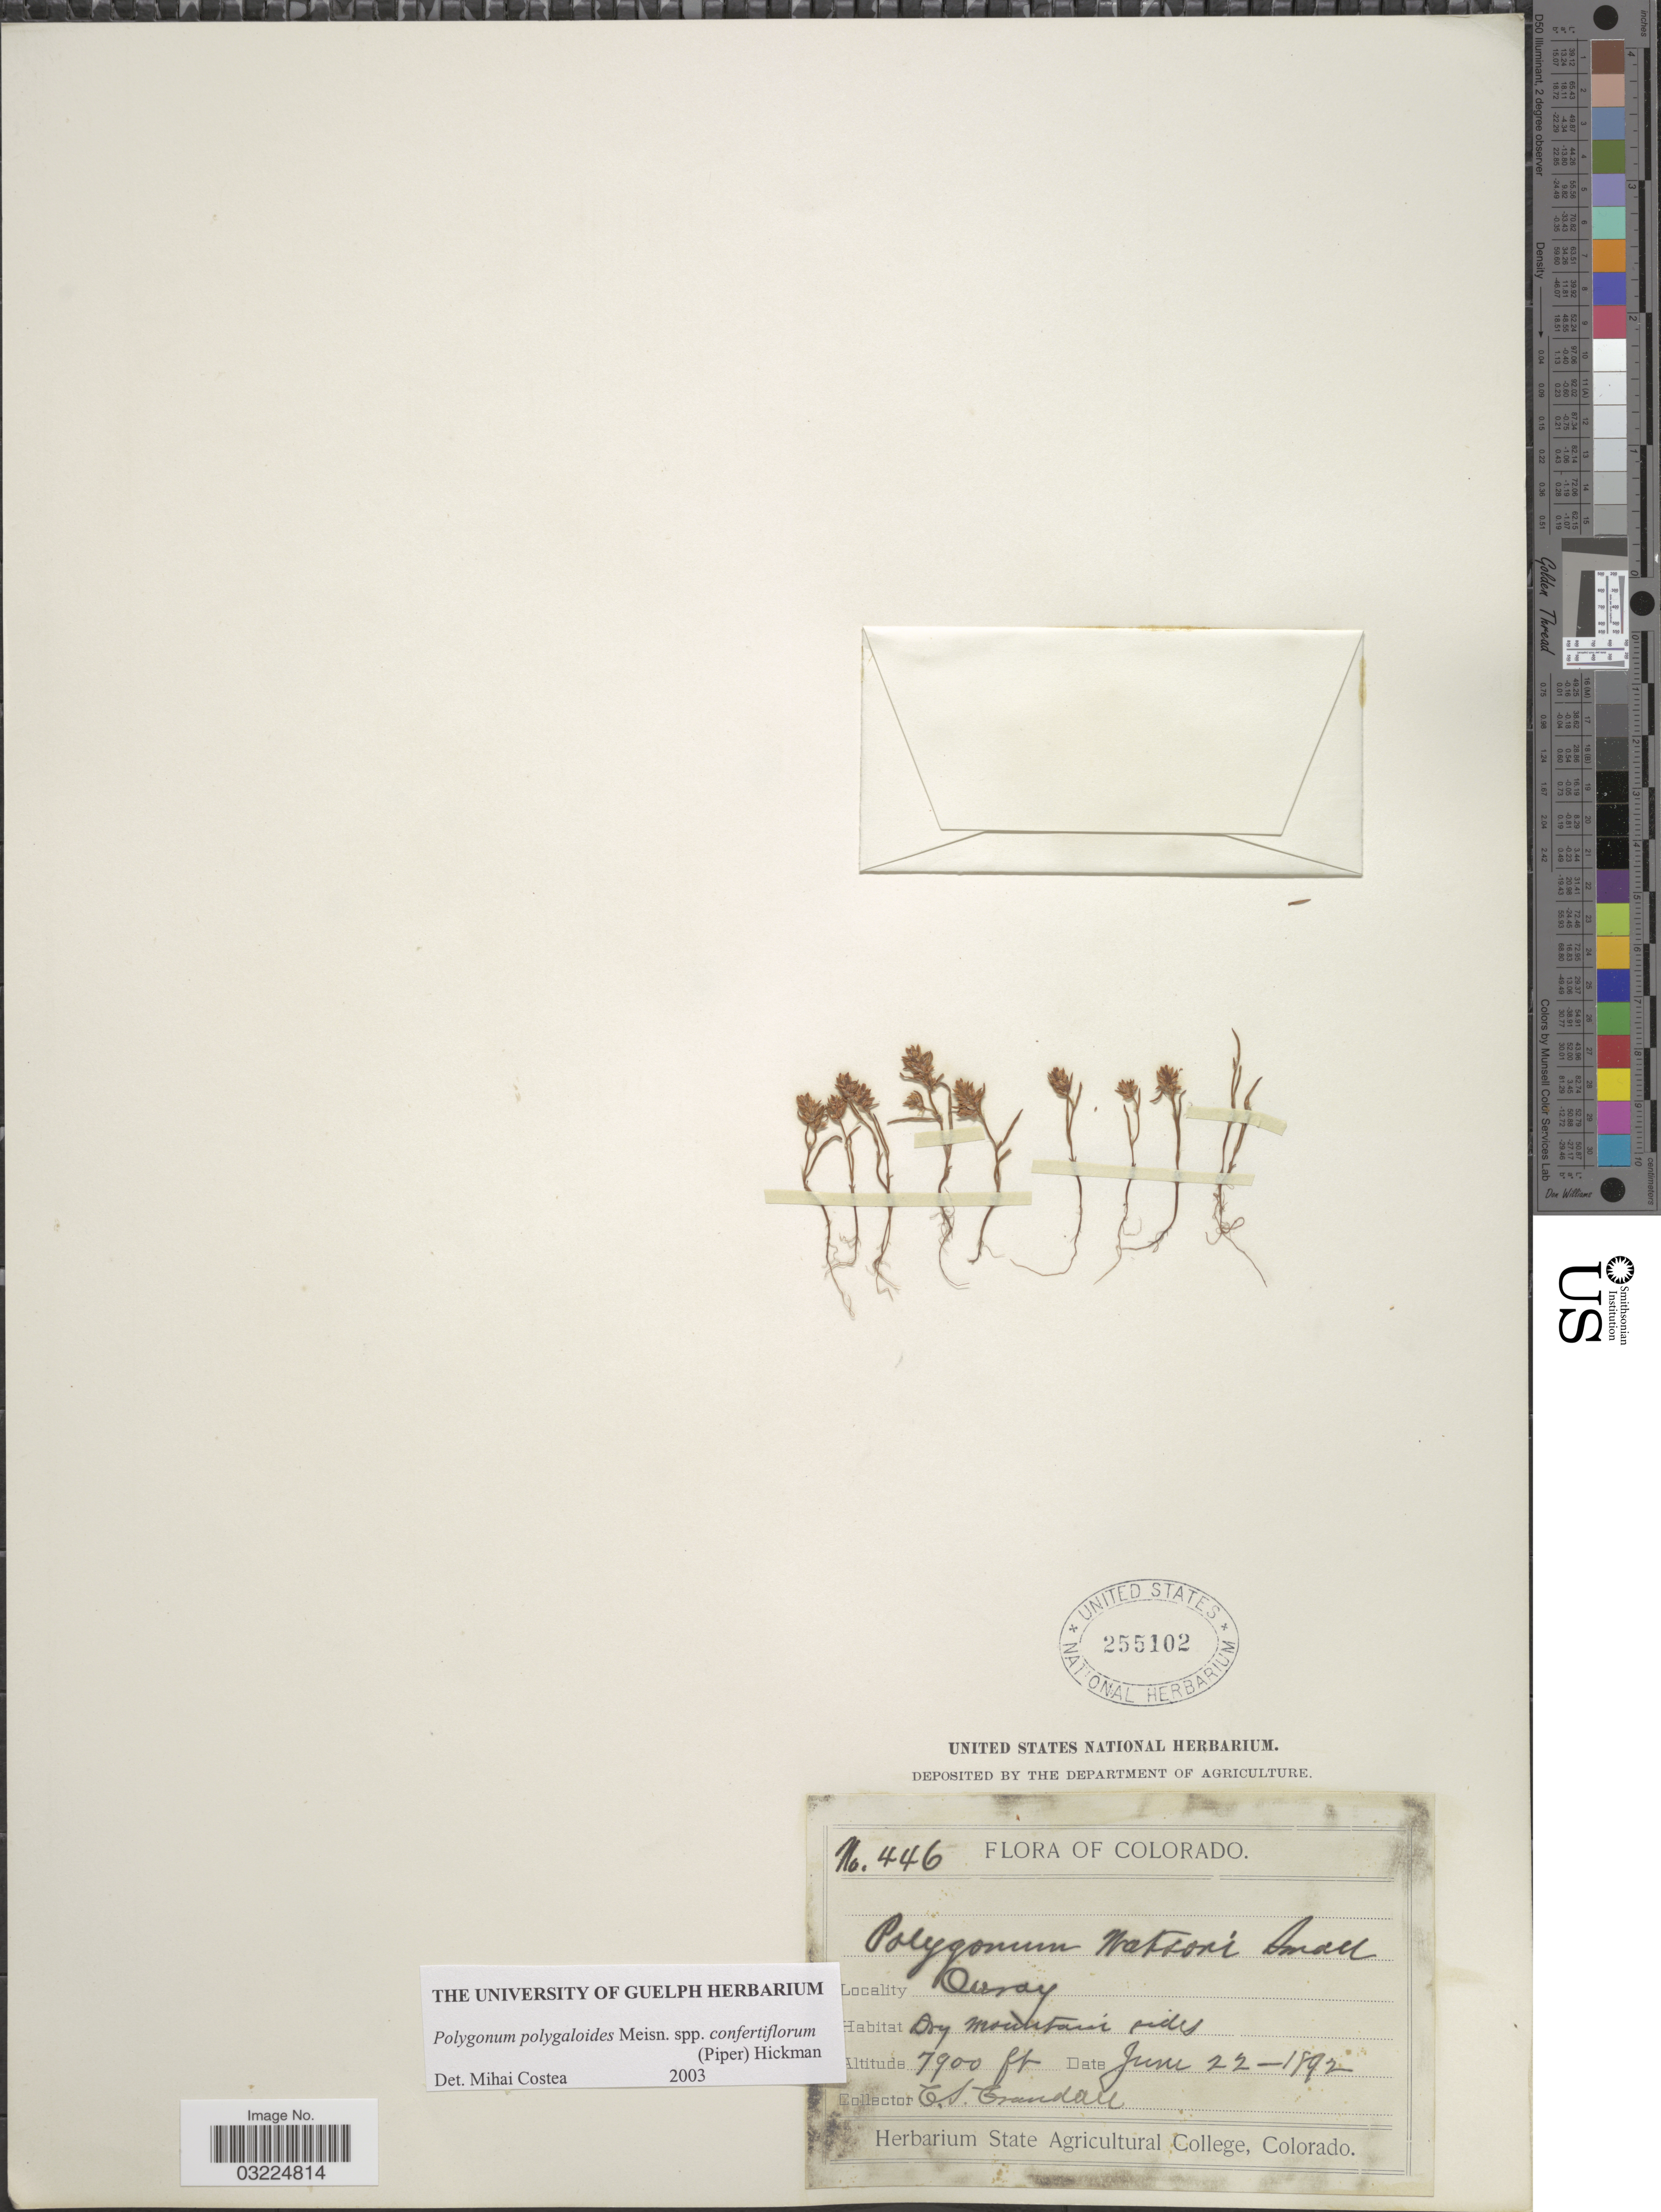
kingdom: Plantae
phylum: Tracheophyta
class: Magnoliopsida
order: Caryophyllales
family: Polygonaceae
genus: Polygonum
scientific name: Polygonum polygaloides subsp. confertiflorum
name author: (Nutt. ex Piper) Hickman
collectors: C. Crandall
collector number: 446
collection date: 1892-06-22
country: United States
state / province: Colorado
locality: Wray.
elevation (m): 2408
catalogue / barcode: US 255102